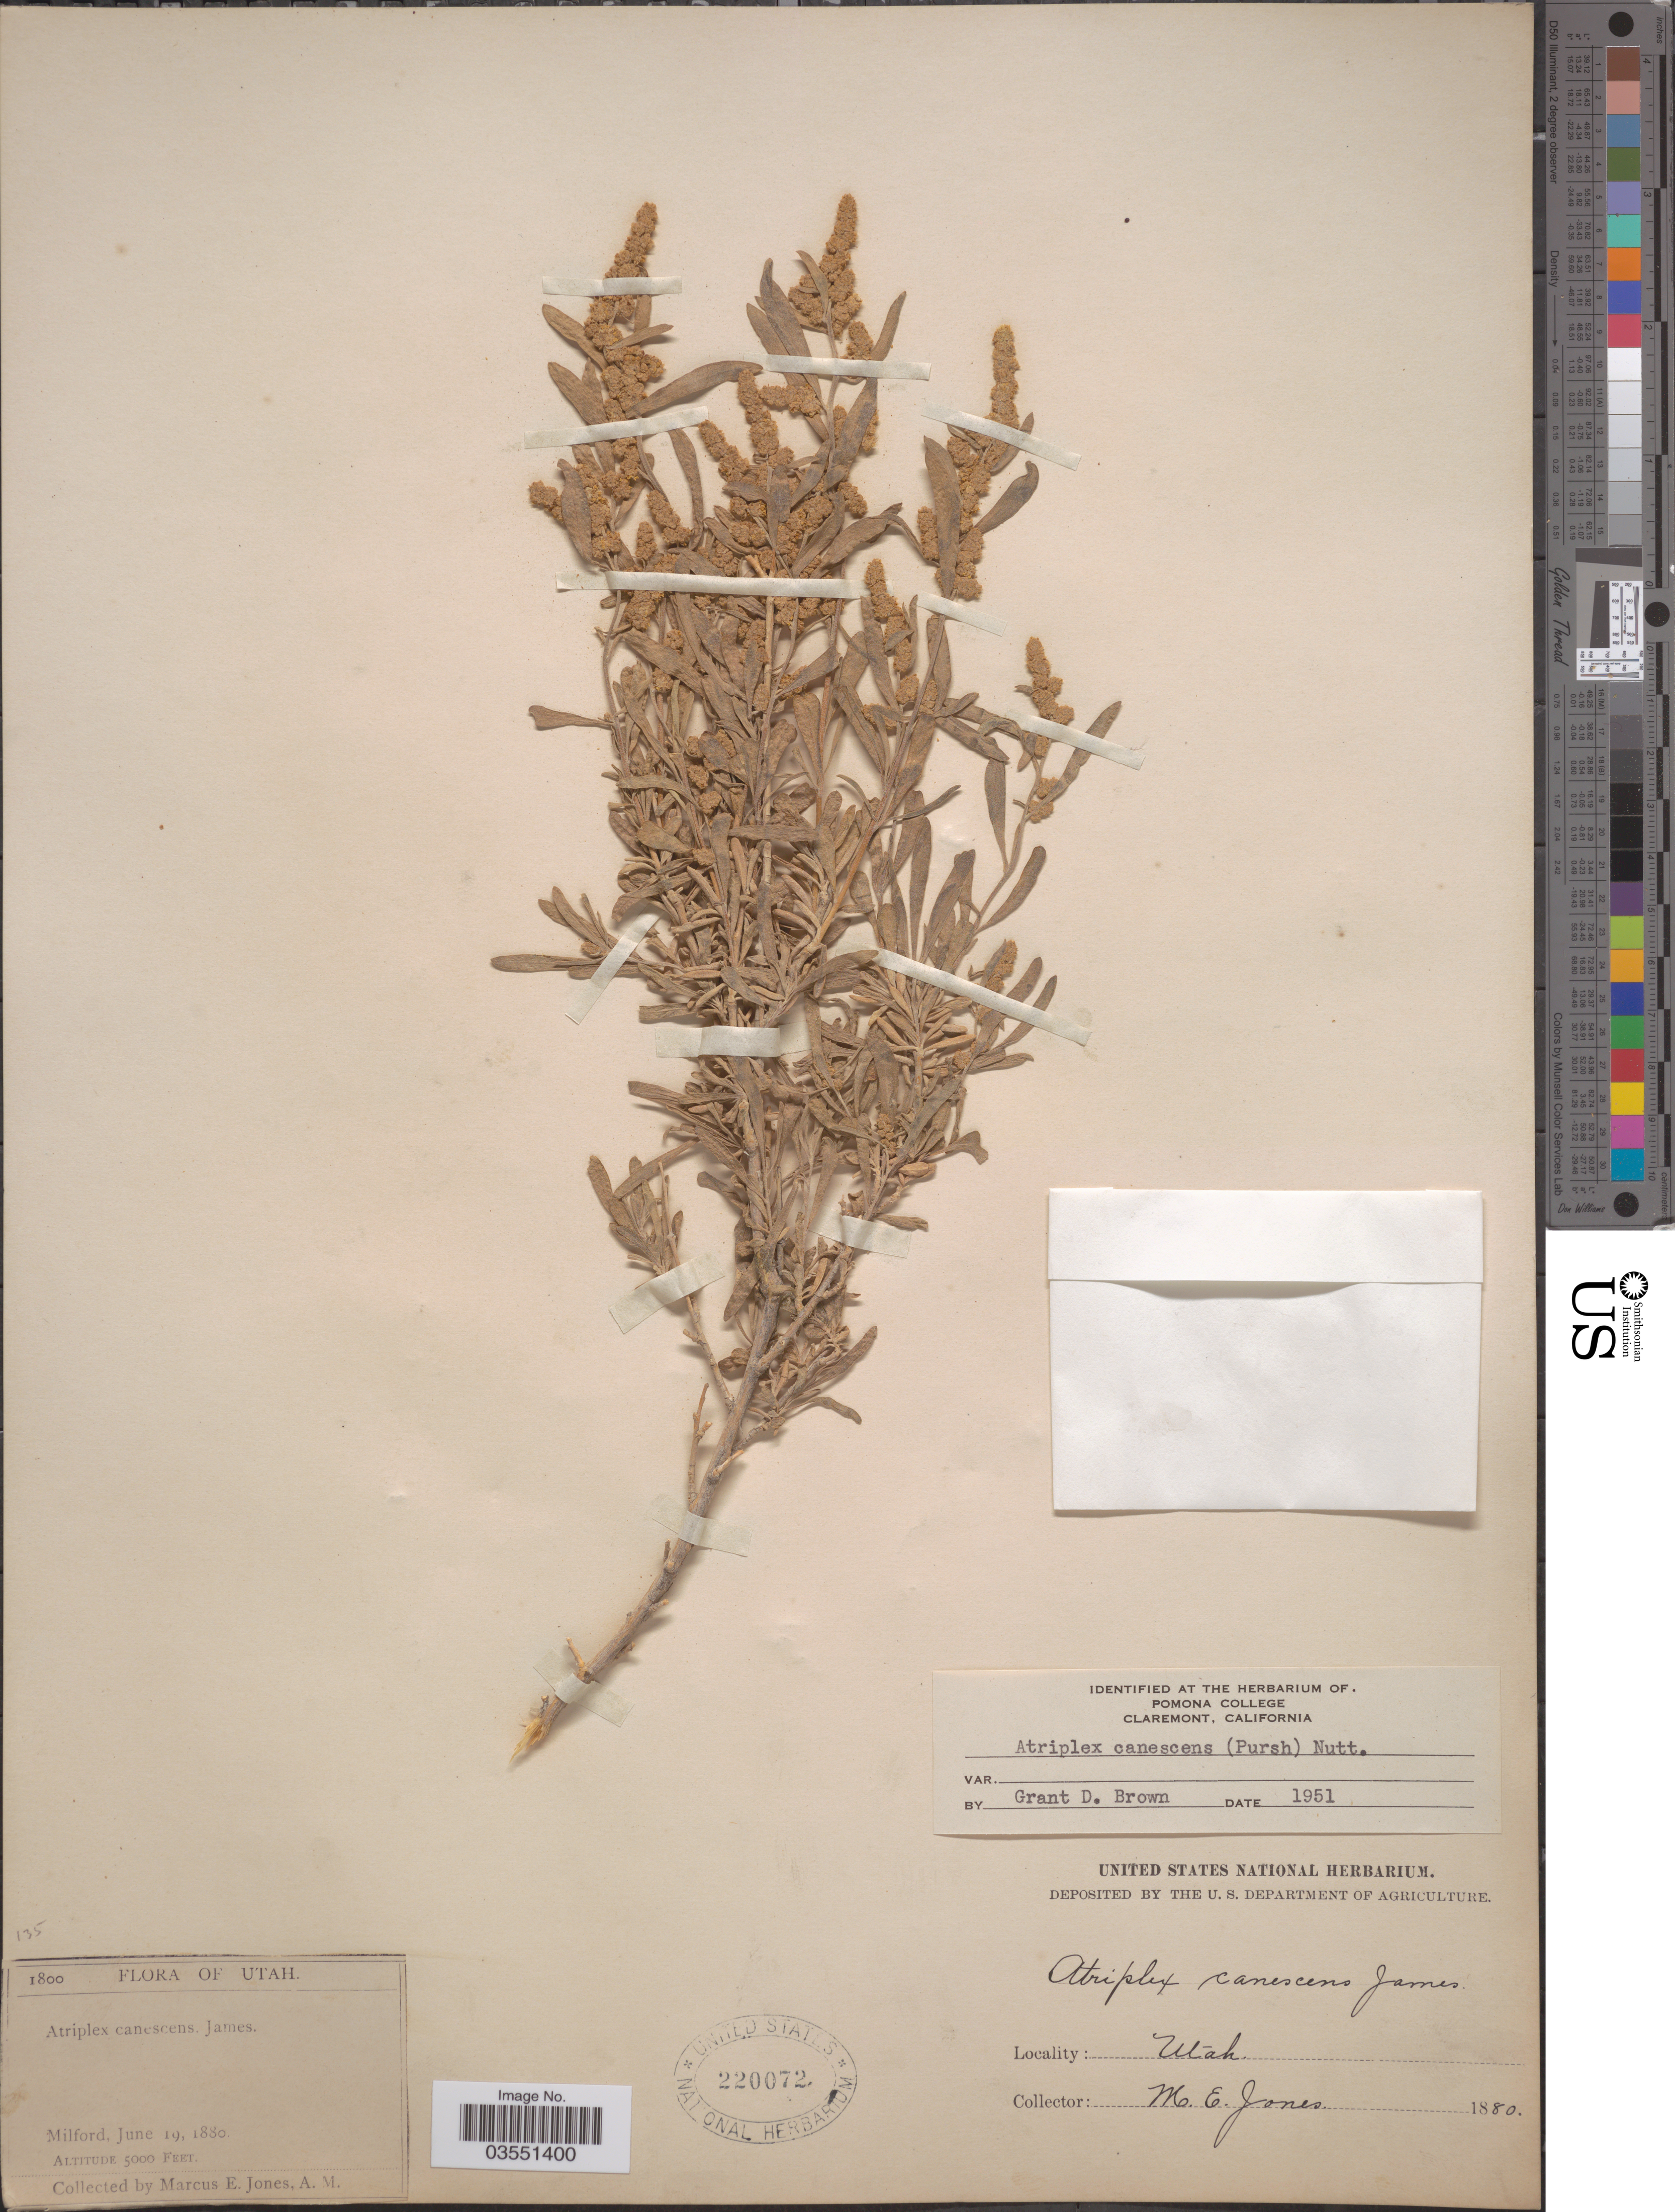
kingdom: Plantae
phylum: Tracheophyta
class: Magnoliopsida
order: Caryophyllales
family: Amaranthaceae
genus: Atriplex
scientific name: Atriplex canescens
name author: (Pursh) Nutt.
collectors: M. E. Jones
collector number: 1800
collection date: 1880-06-19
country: United States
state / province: Utah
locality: Milford.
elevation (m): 1524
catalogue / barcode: US 220072